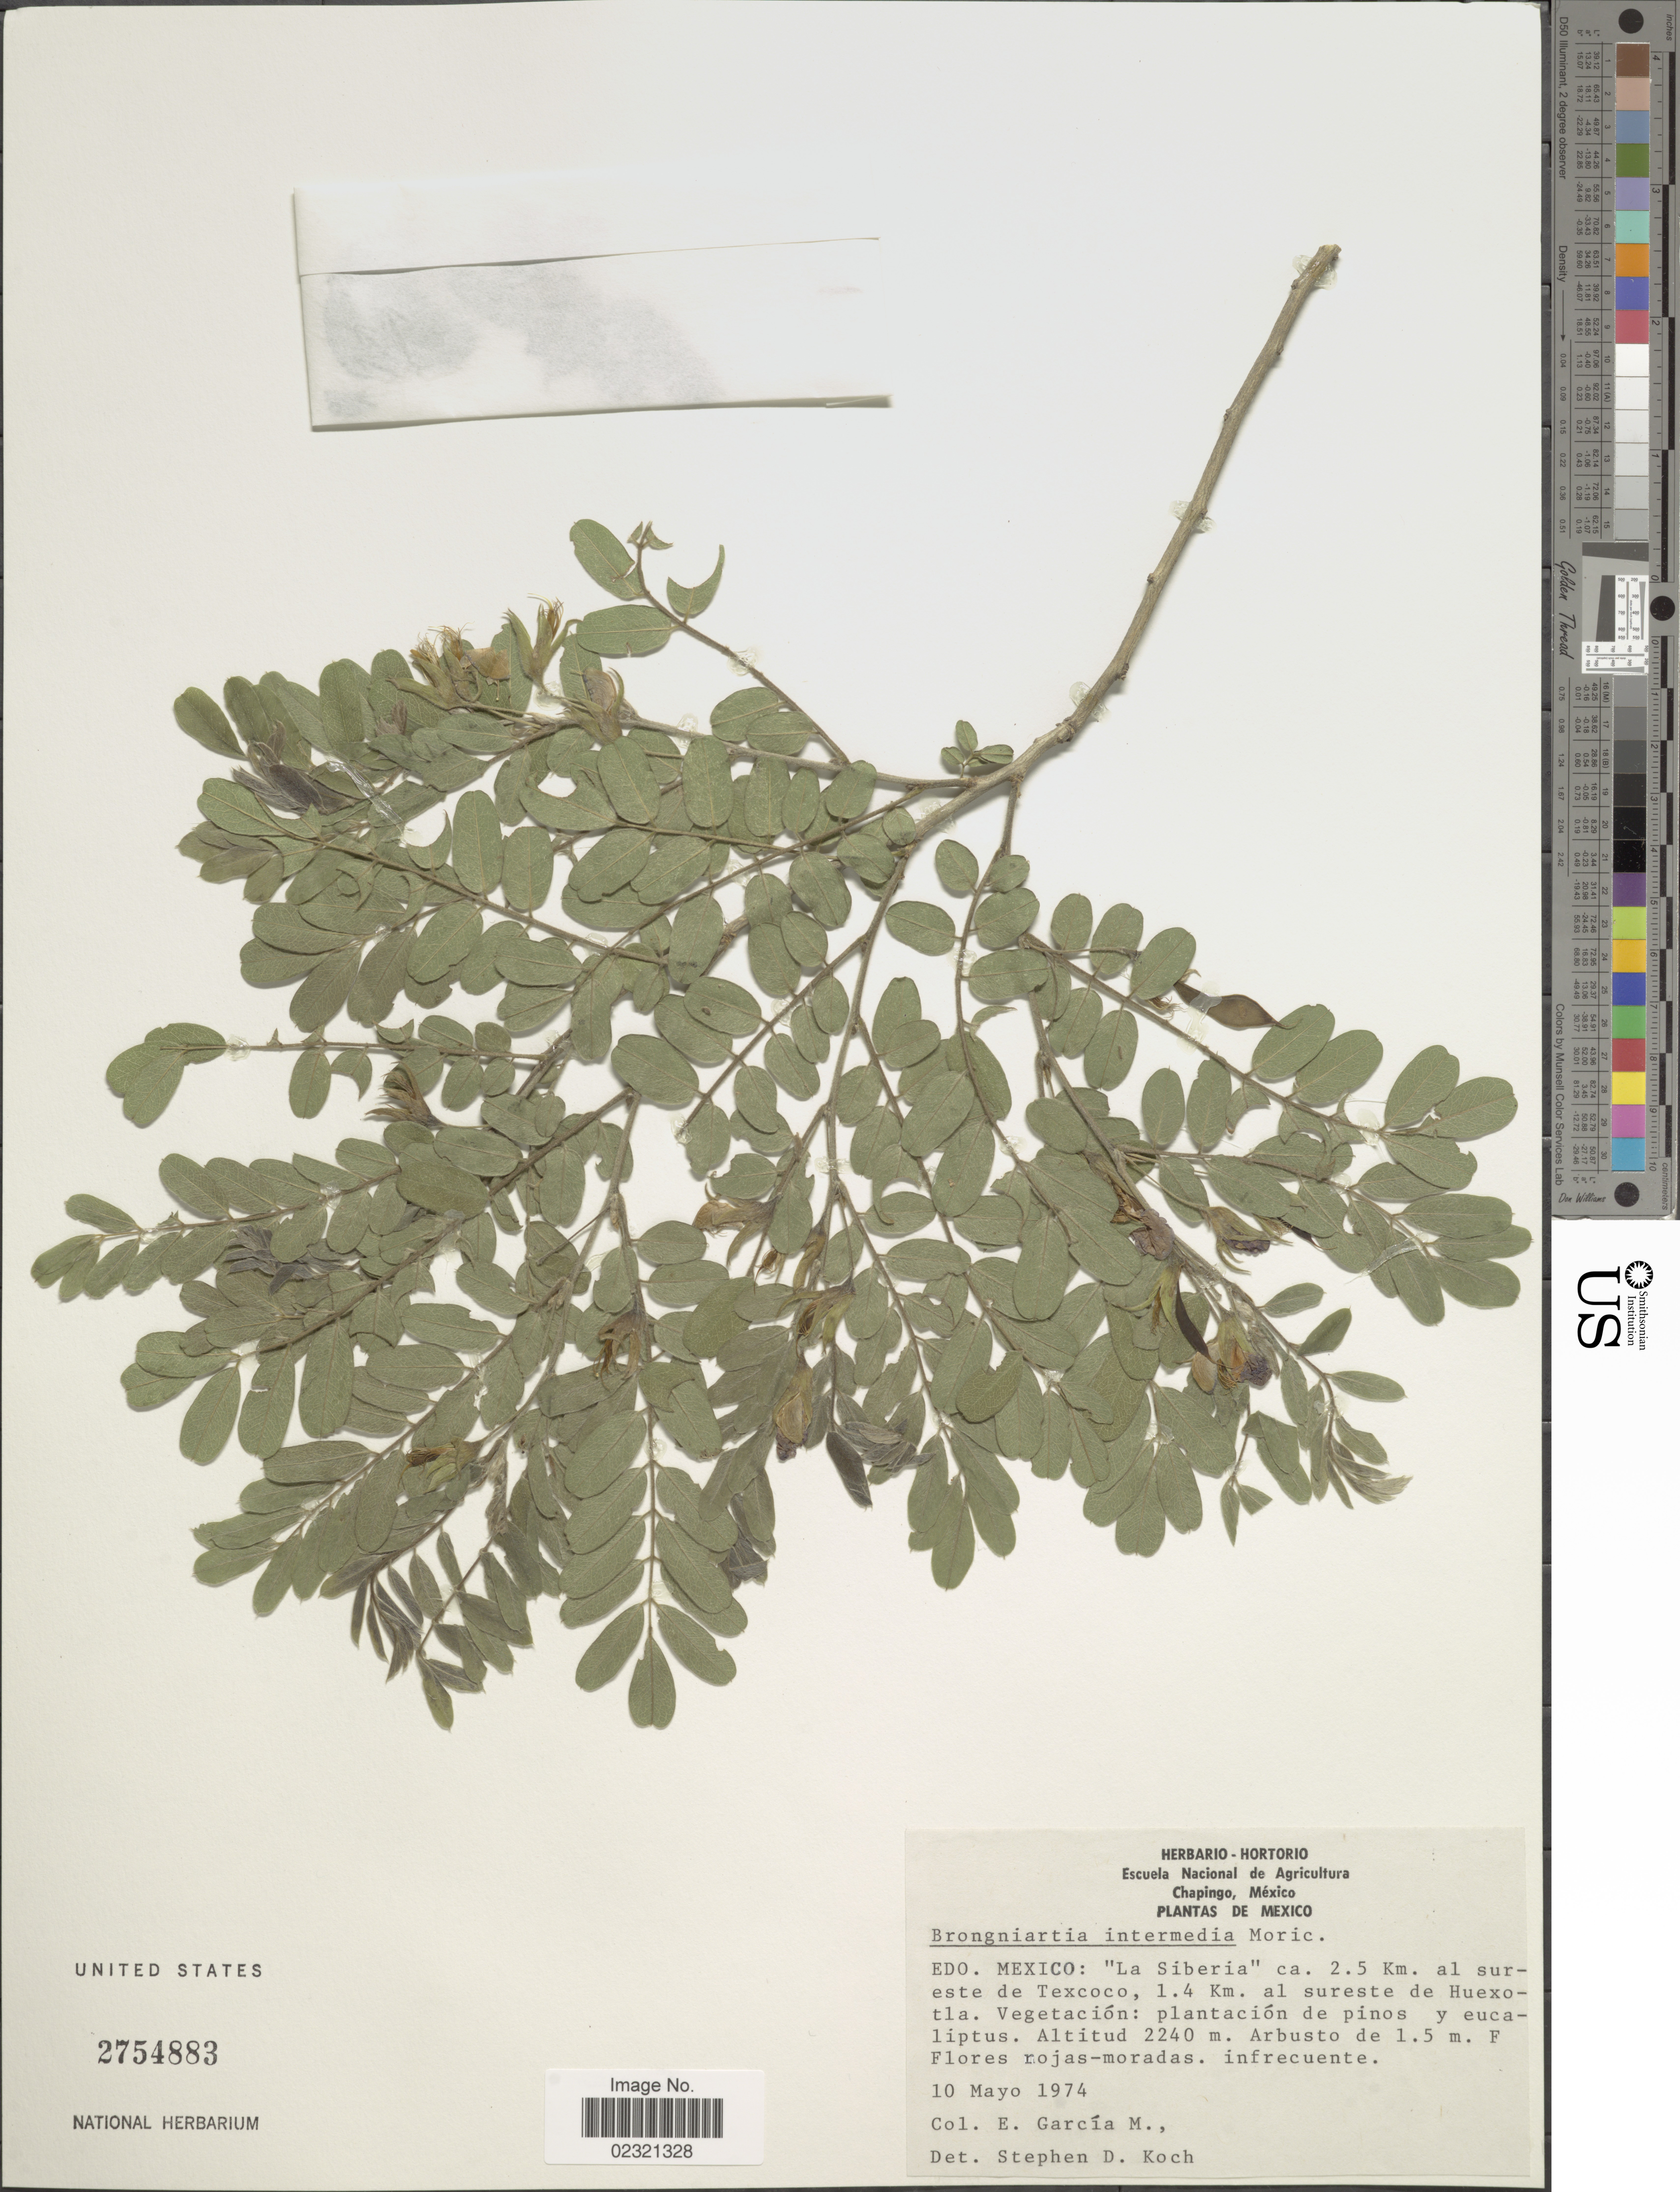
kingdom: Plantae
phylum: Tracheophyta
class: Magnoliopsida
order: Fabales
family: Fabaceae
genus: Brongniartia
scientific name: Brongniartia intermedia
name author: Moric.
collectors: E. García-M.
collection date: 1974-05-10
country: Mexico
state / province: México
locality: La Siberia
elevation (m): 2240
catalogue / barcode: US 2754883